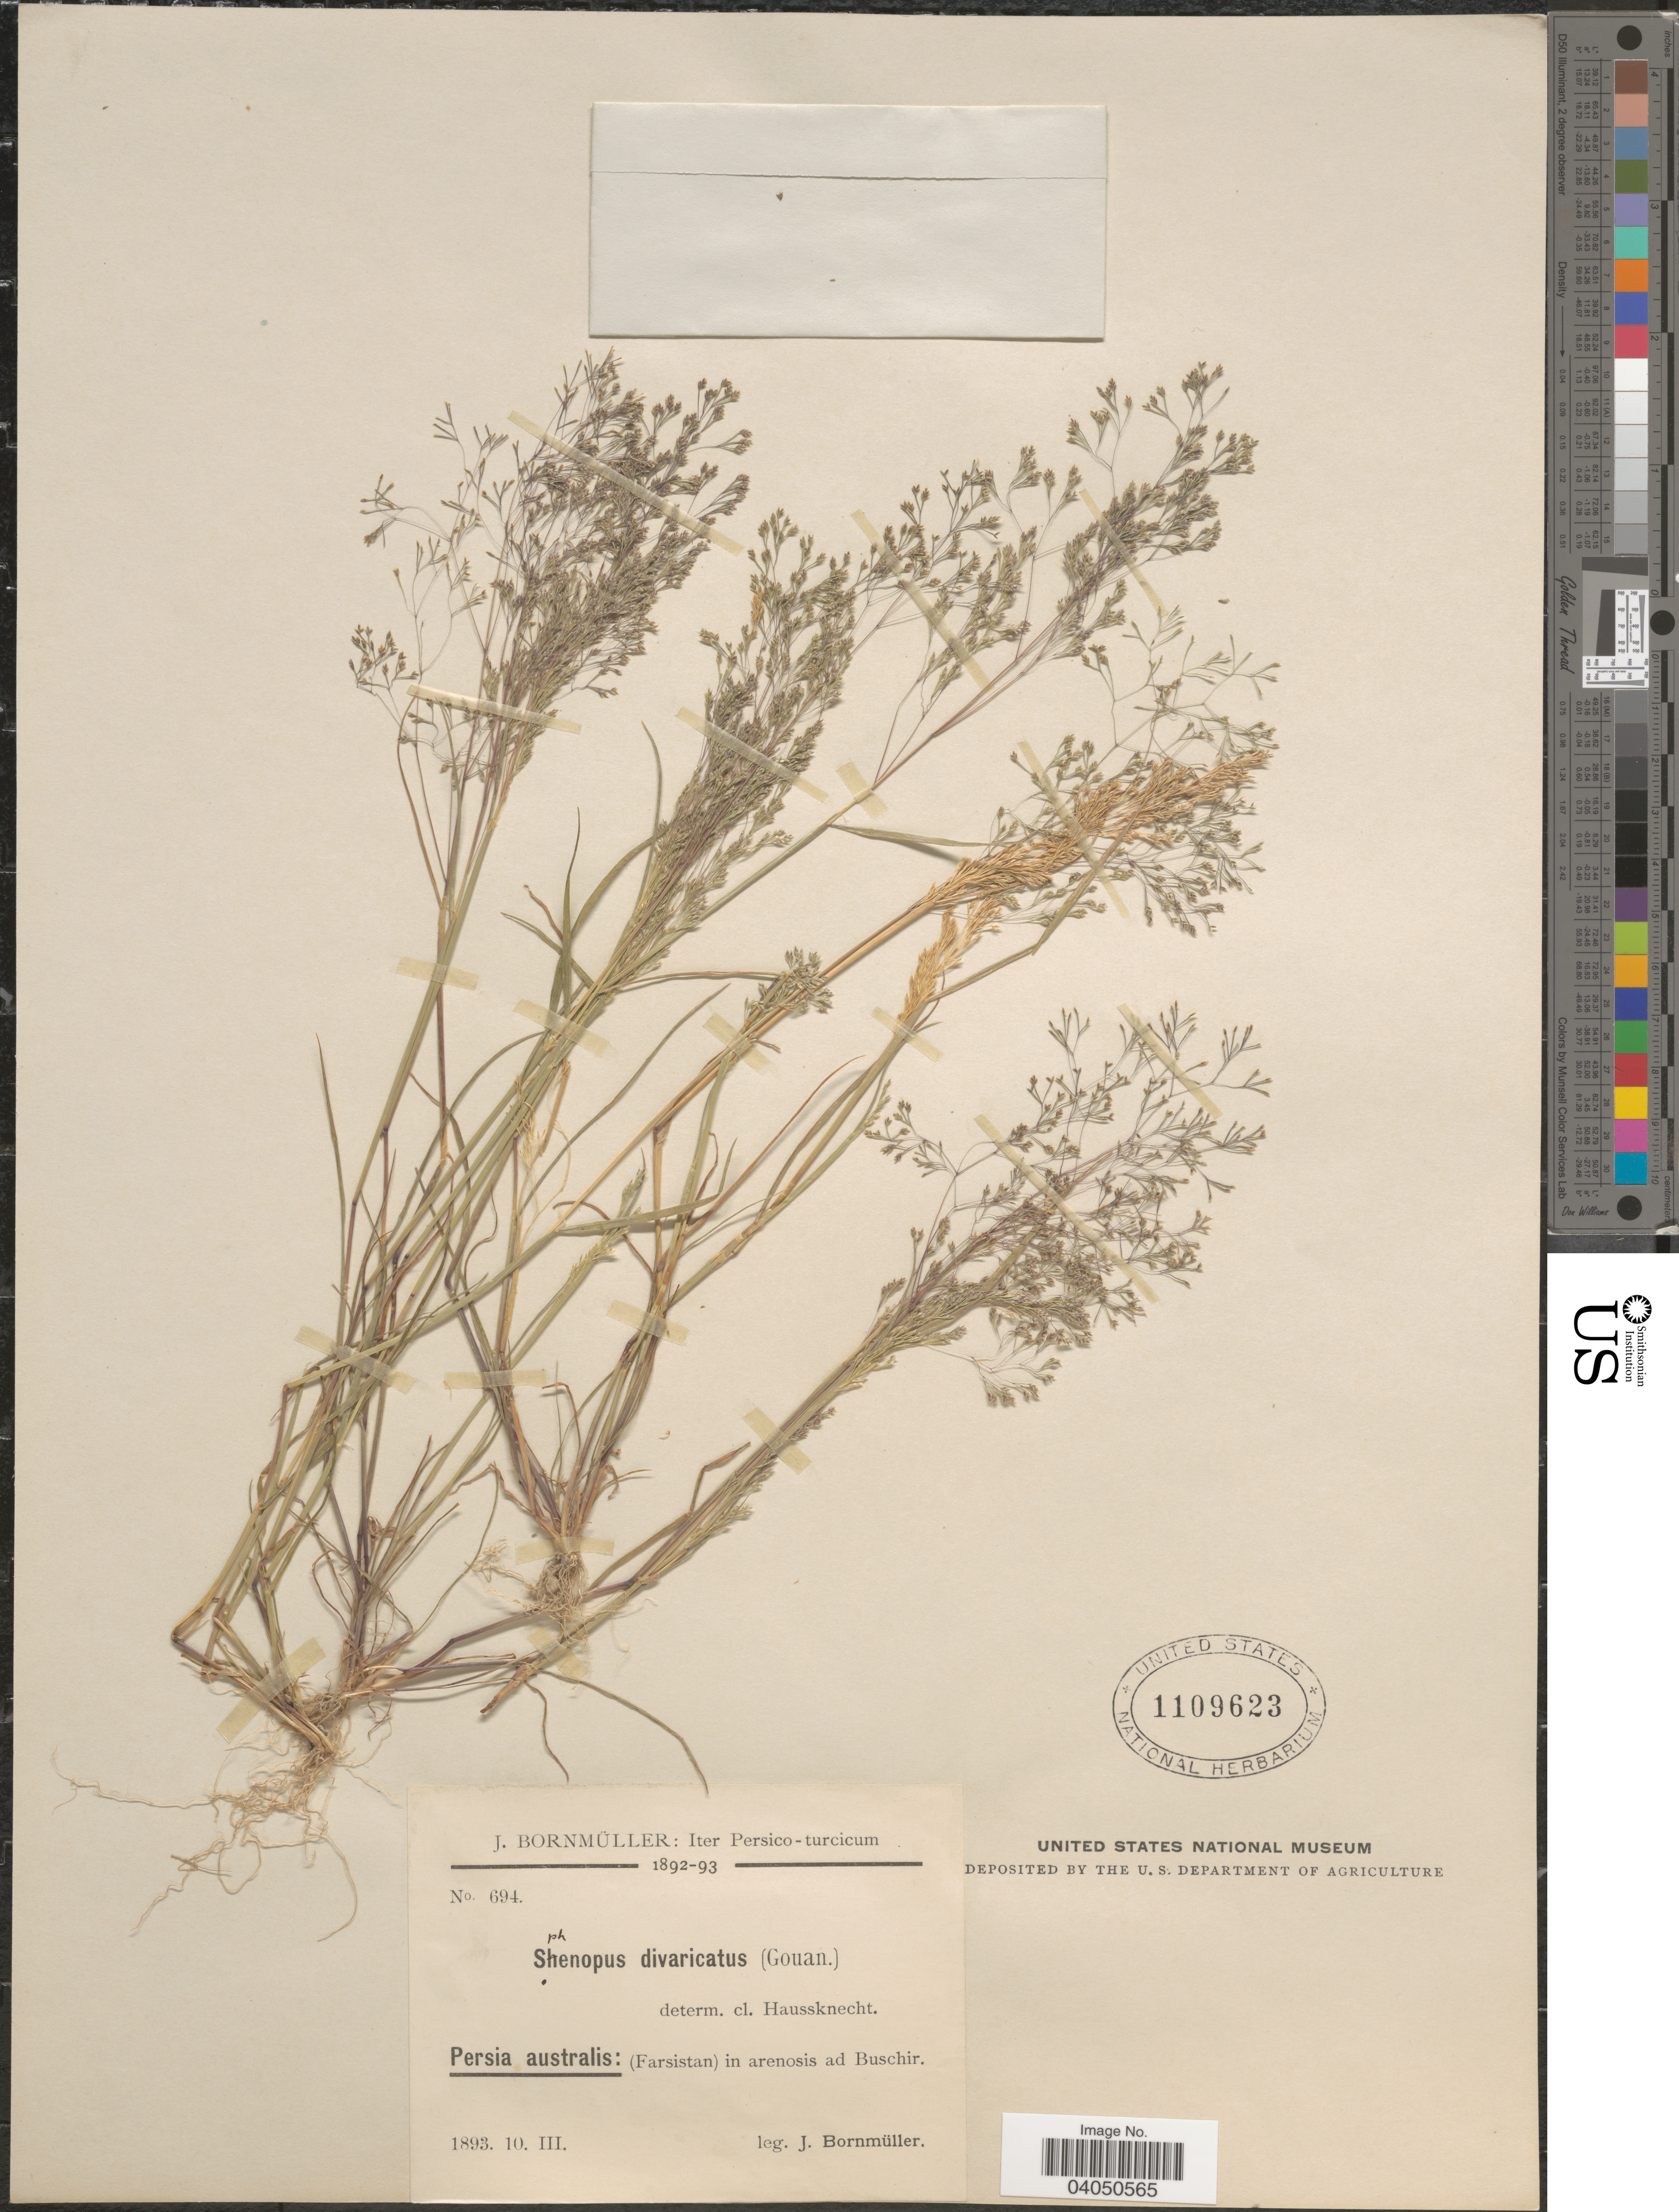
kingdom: Plantae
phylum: Tracheophyta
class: Liliopsida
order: Poales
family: Poaceae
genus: Sphenopus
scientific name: Sphenopus divaricatus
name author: (Gouan) Rchb.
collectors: J. Bornmüller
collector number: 694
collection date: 1893-03-10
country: Iran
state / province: Bushehr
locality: Iter Persico-turcicum. Persia australis: (Farsitan) in arenosis ad Buschir.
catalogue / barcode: US 1109623